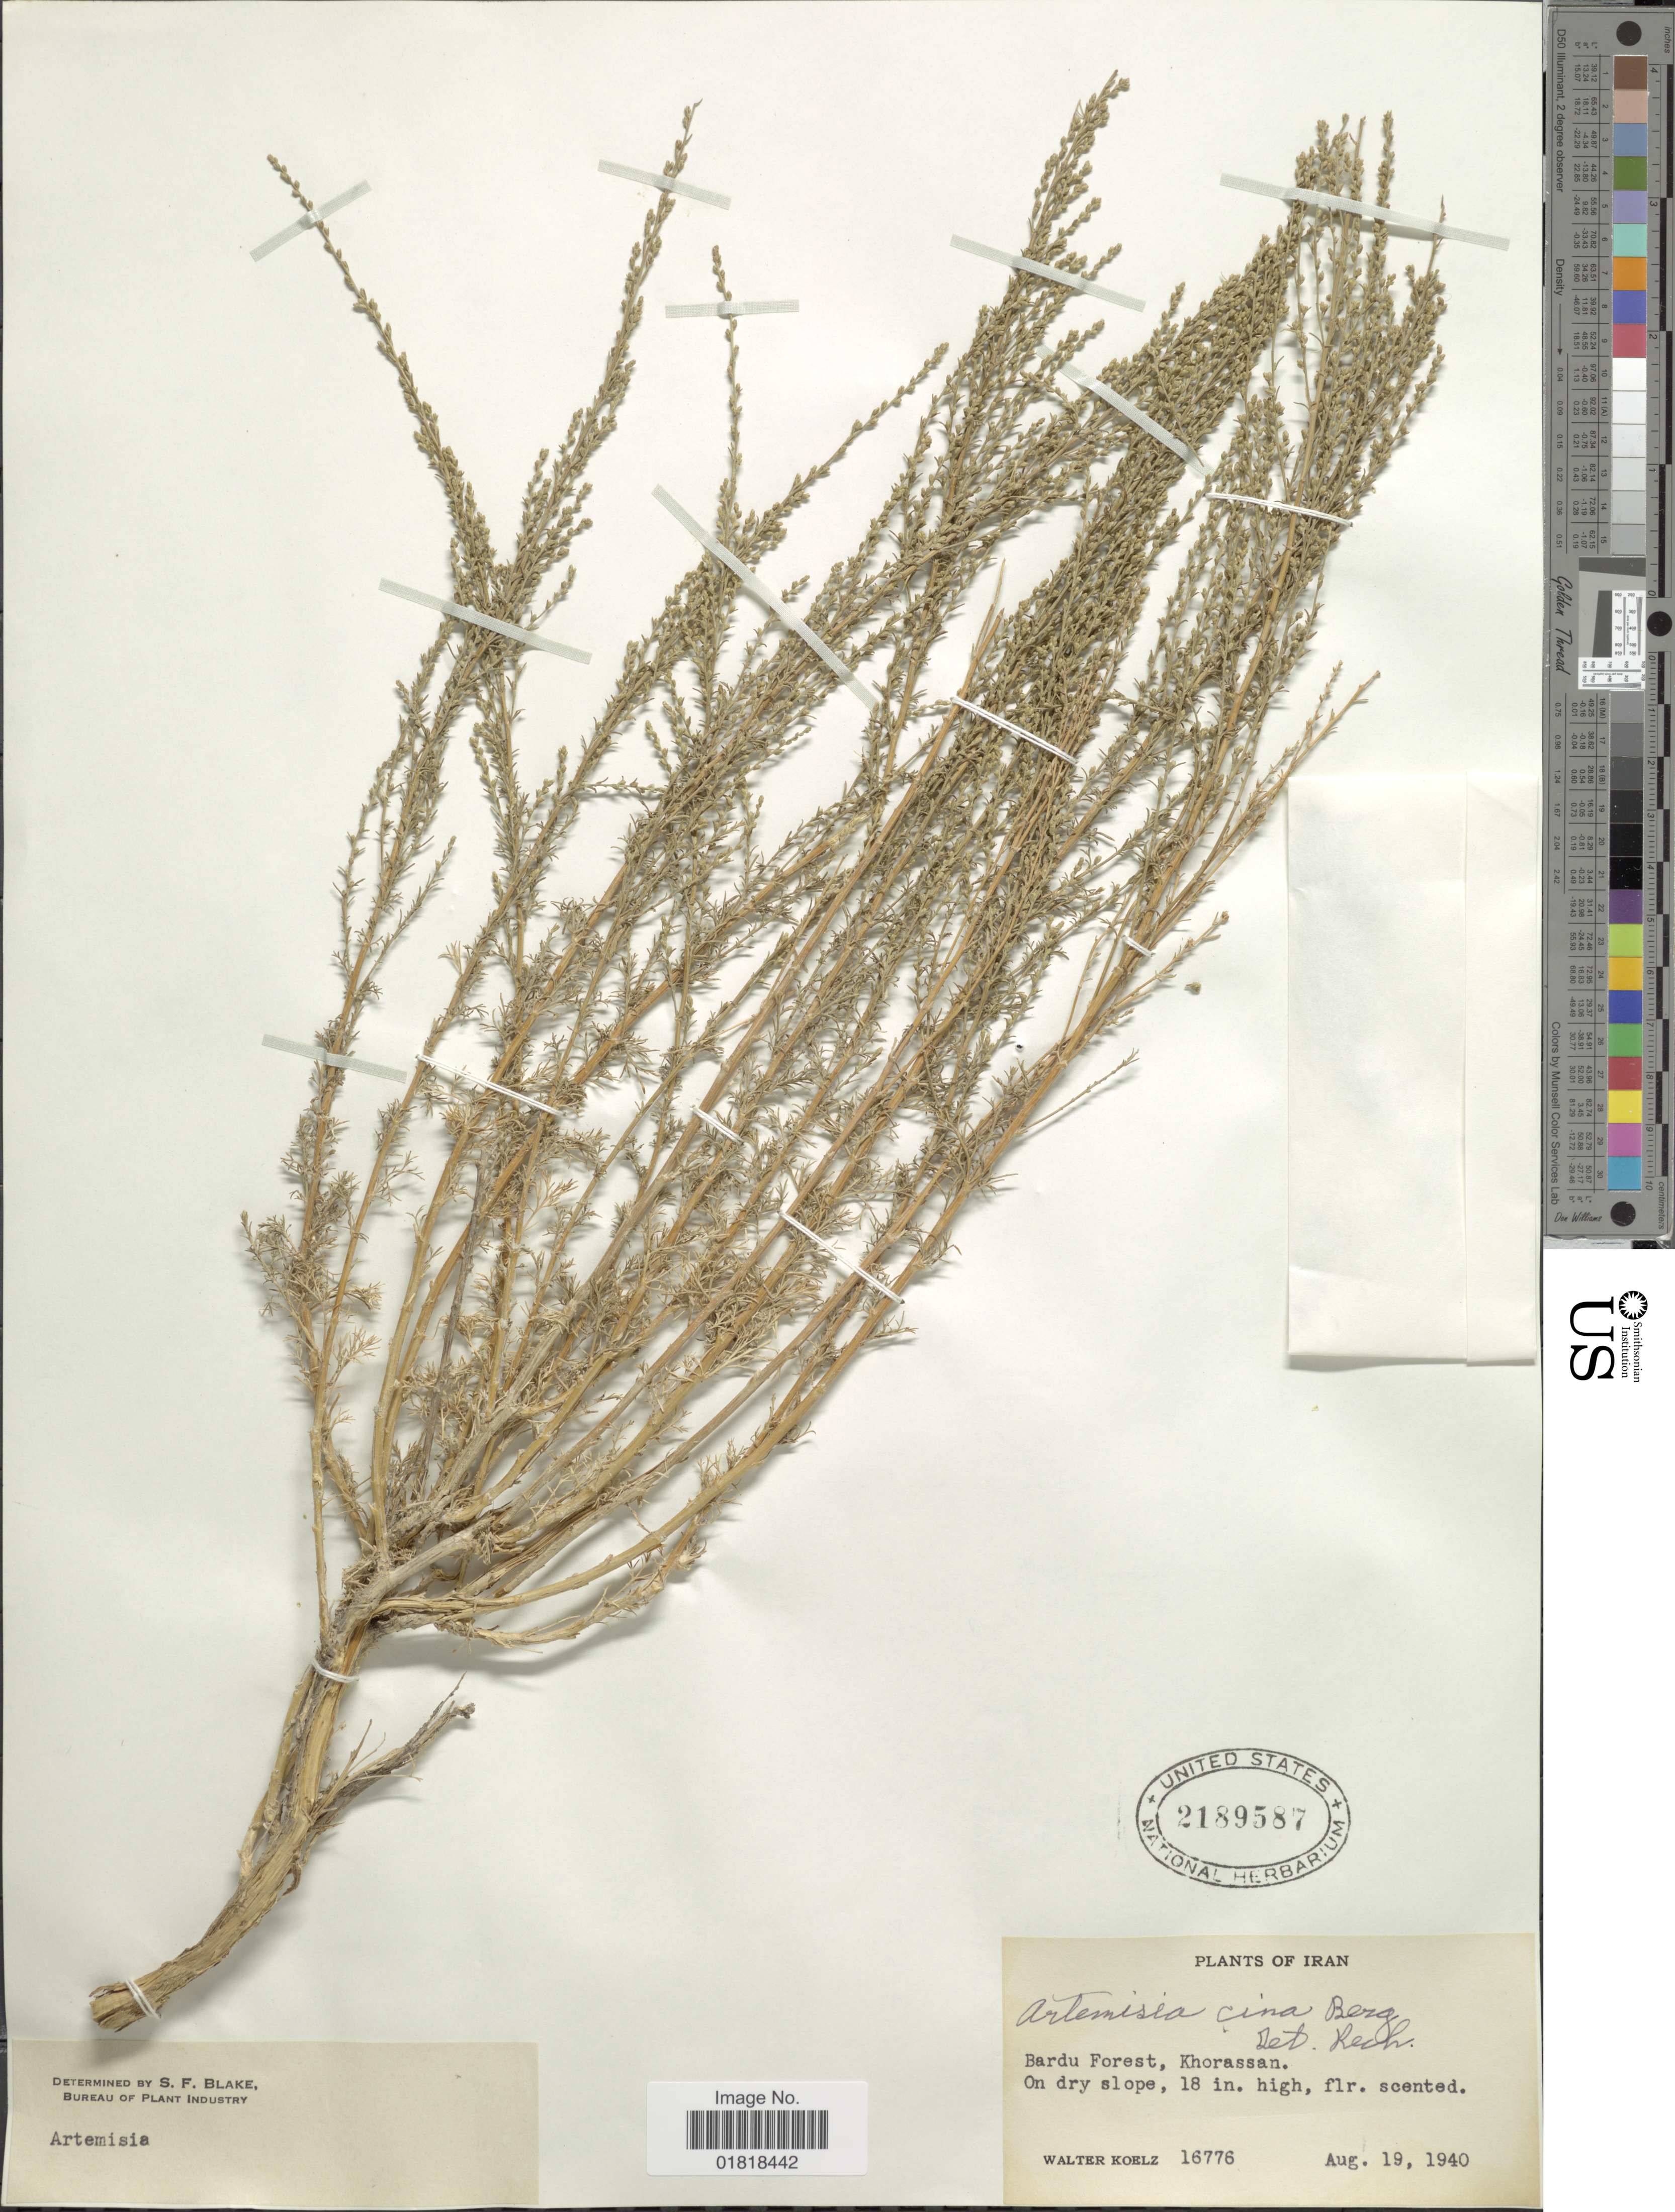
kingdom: Plantae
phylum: Tracheophyta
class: Magnoliopsida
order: Asterales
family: Asteraceae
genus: Artemisia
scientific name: Artemisia cina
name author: L.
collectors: W. N. Koelz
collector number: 16776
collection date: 1940-08-19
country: Iran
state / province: Khorasan [obsolete]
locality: Bardu Forest, Khorassan, on dry slope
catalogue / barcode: US 2189587